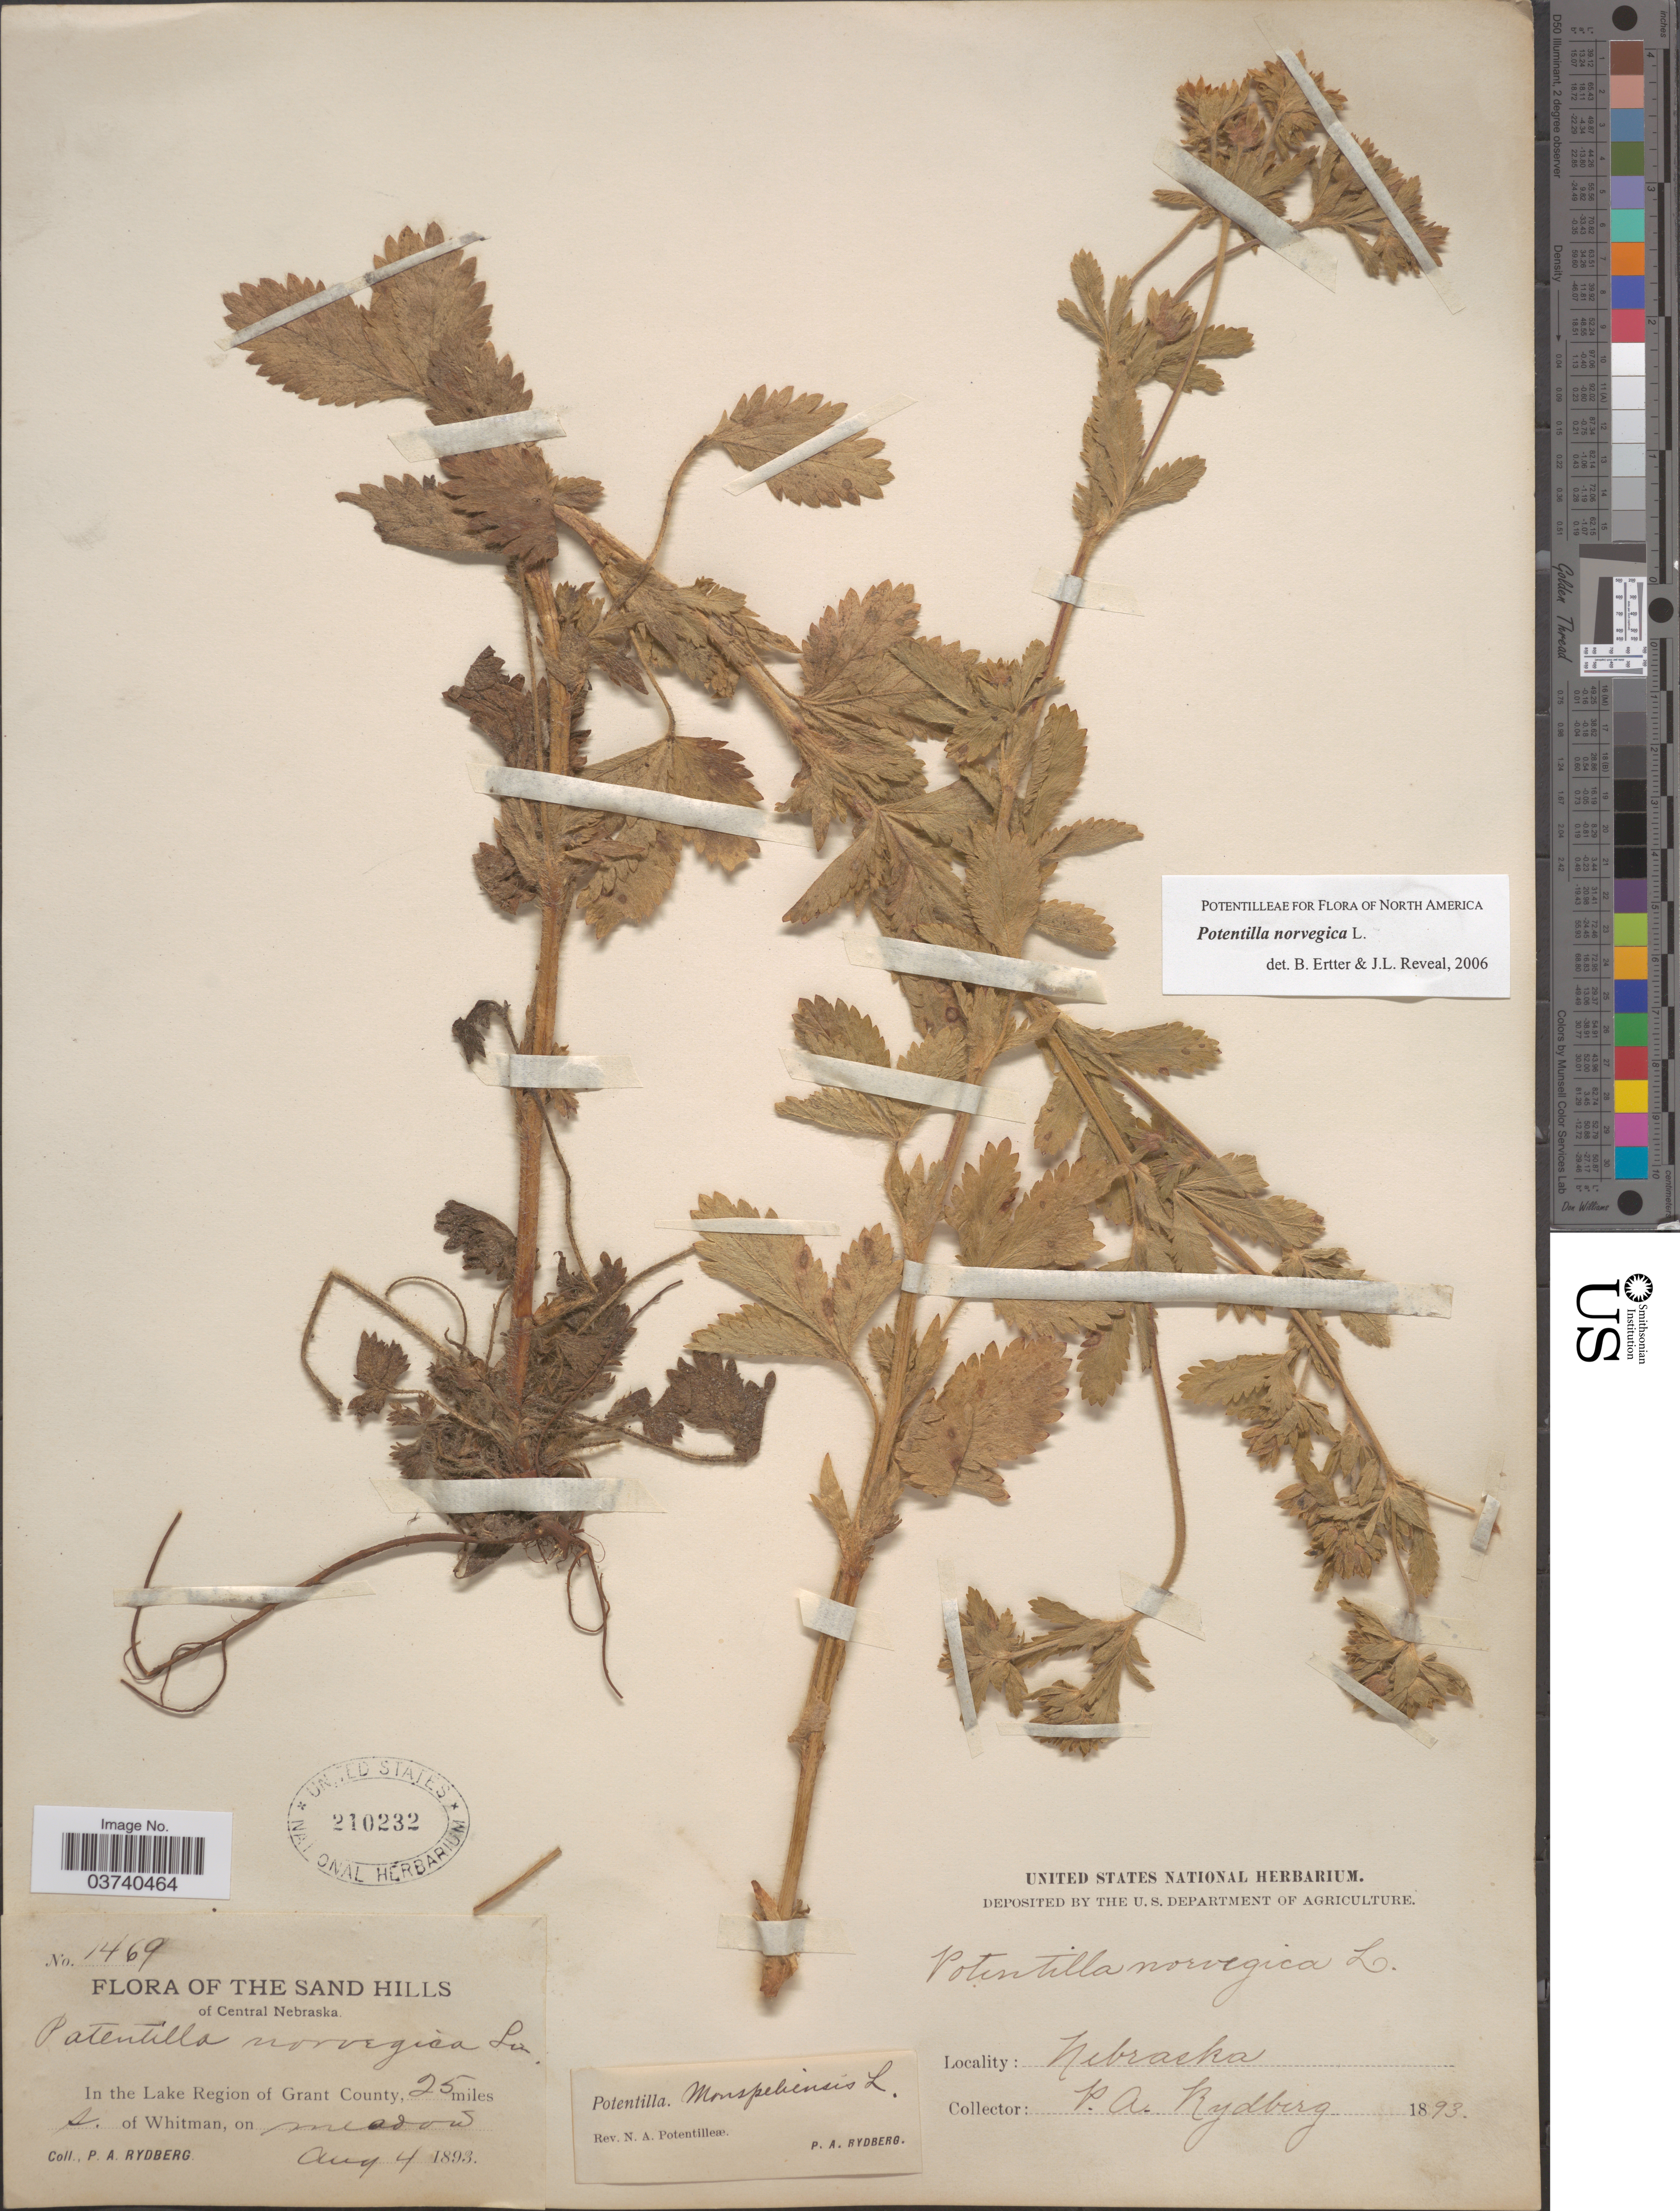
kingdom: Plantae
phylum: Tracheophyta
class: Magnoliopsida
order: Rosales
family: Rosaceae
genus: Potentilla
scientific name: Potentilla norvegica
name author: L.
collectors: P. A. Rydberg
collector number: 1469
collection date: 1893-08-04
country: United States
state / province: Nebraska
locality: The Sand Hills of Central Nebraska. In the Lake Region of Grant County, 25 miles s. of Whitman.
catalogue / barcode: US 210232